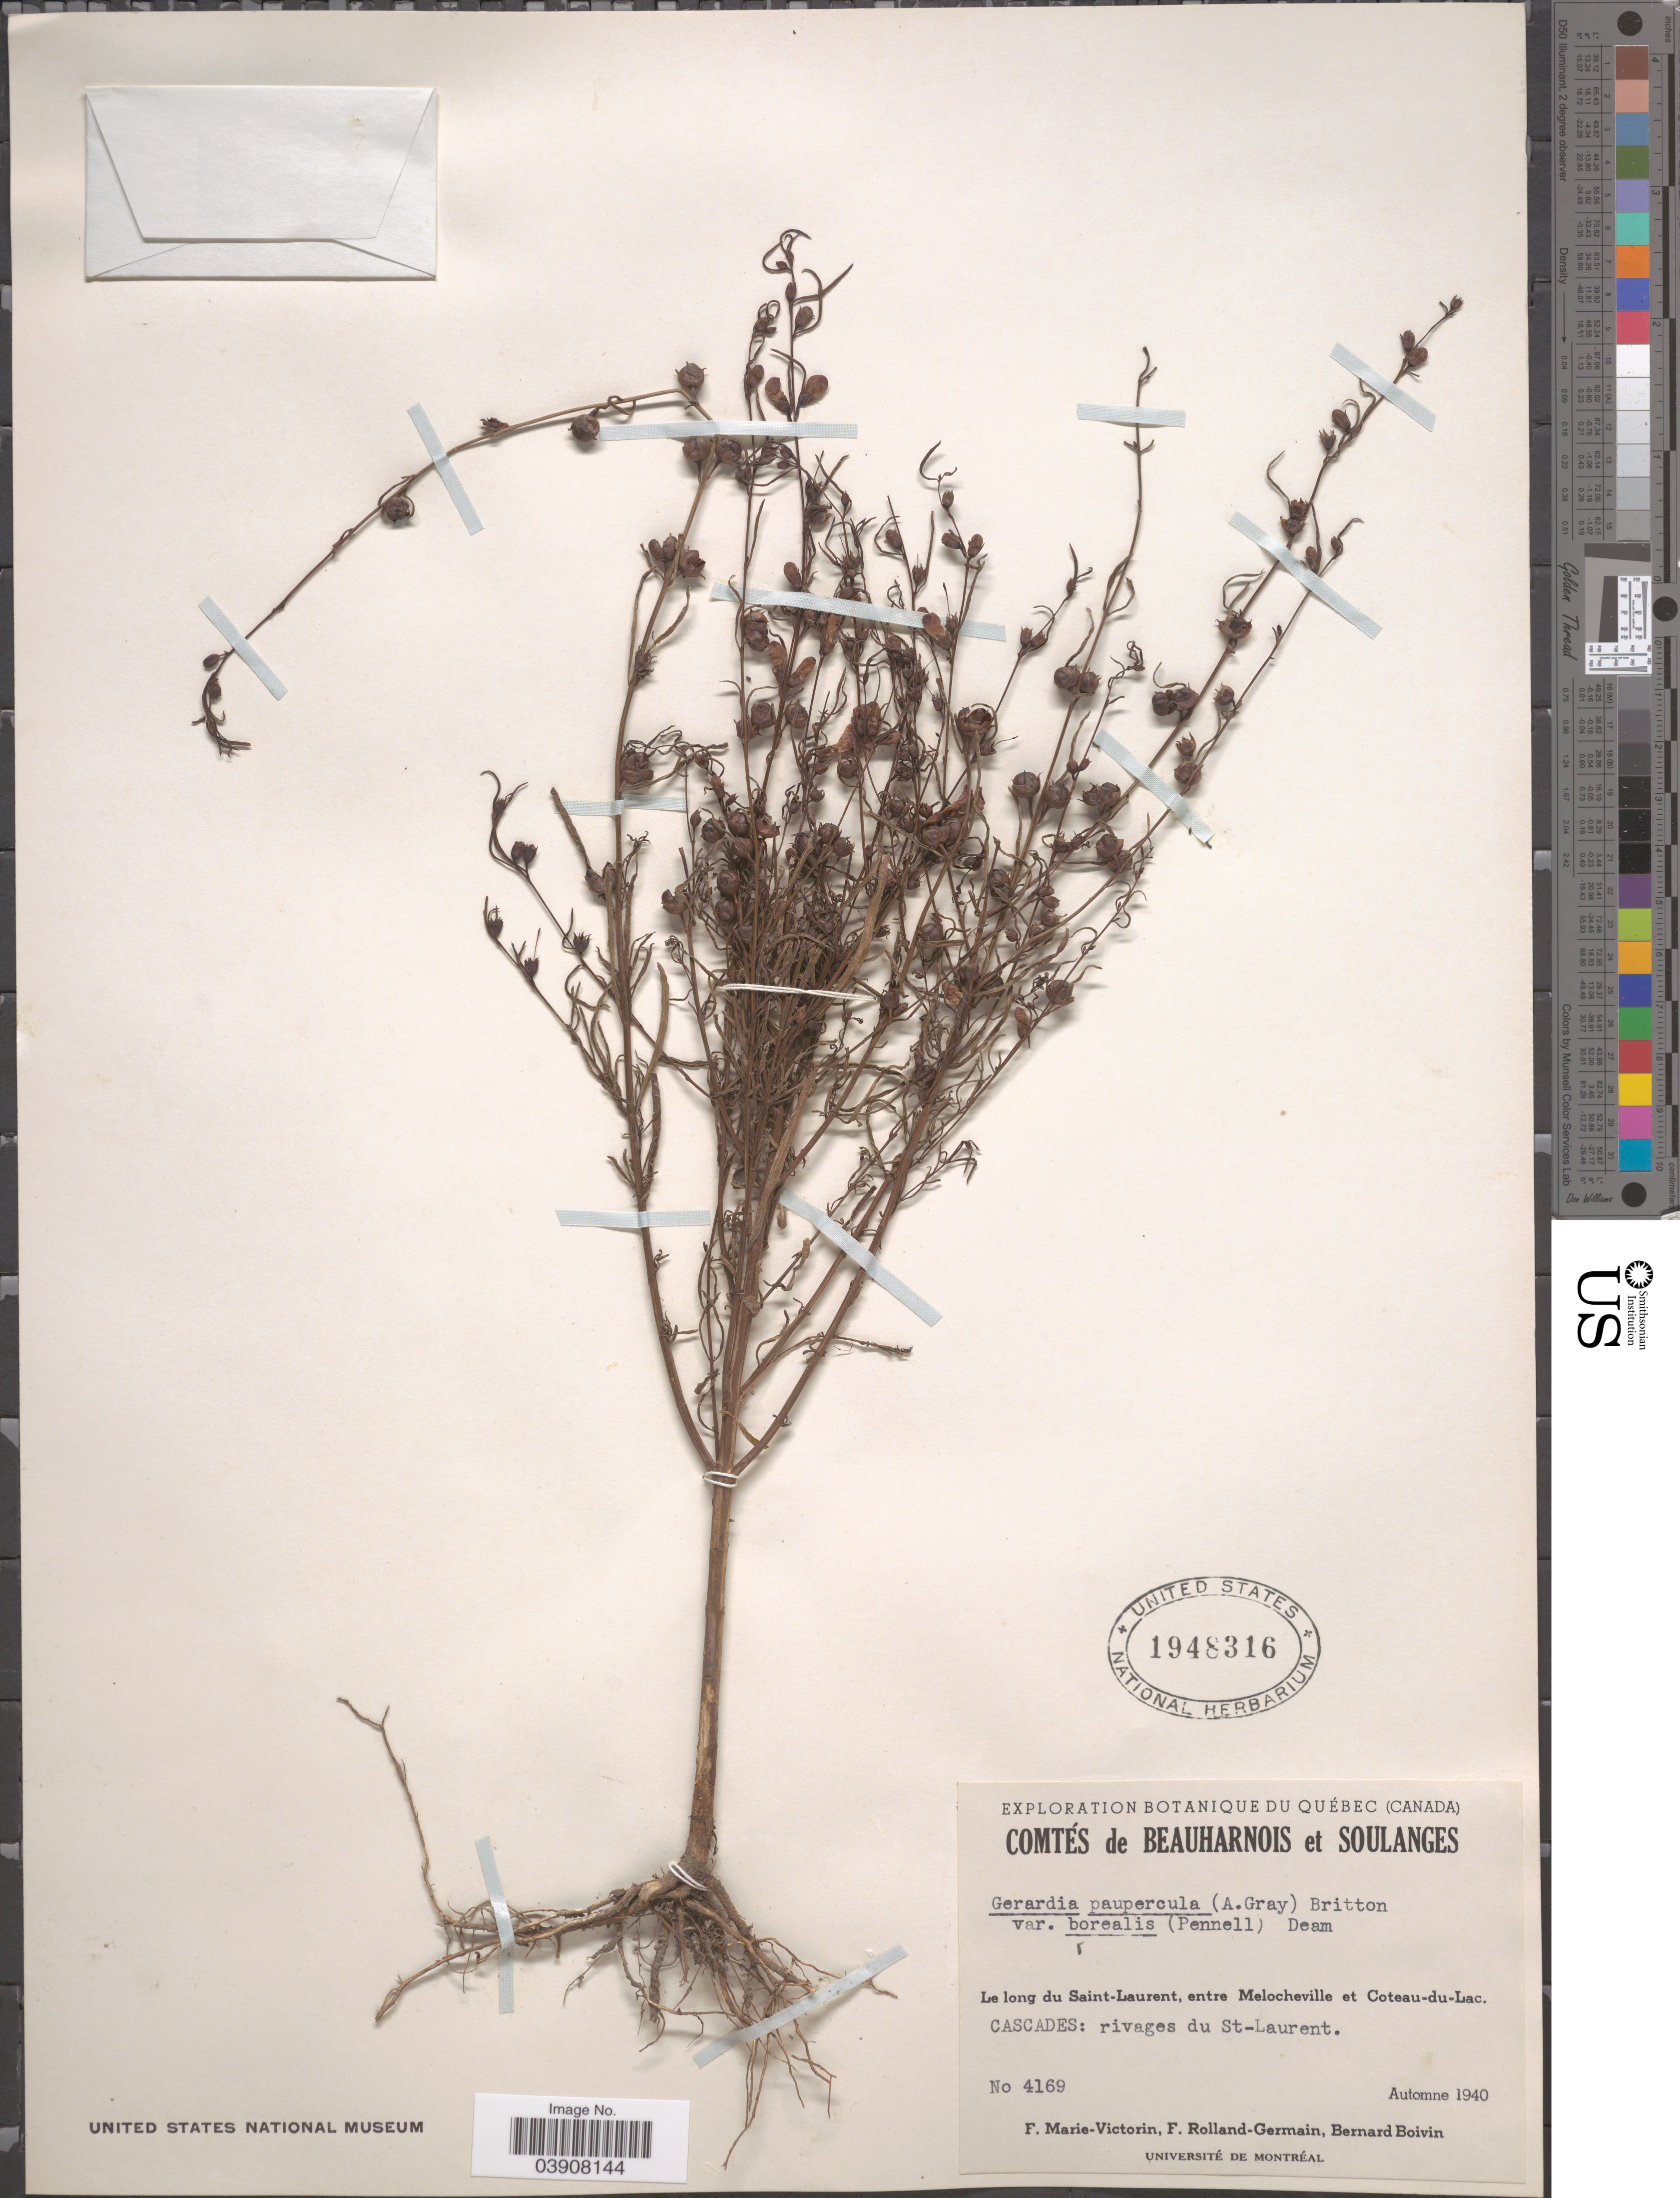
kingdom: Plantae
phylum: Tracheophyta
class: Magnoliopsida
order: Lamiales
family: Orobanchaceae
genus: Agalinis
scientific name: Agalinis paupercula var. borealis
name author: Pennell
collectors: F. Marie-Victorin, Rolland-Germain & J. R. B. Boivin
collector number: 4169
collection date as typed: Automne 1940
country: Canada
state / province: Quebec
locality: Comtés de Beauharnois et Soulanges. Le long du Saint-Laurent, entre Melocheville et Coteau-du-Lac. Cascades: rivages du St. Laurent.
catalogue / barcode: US 1948316